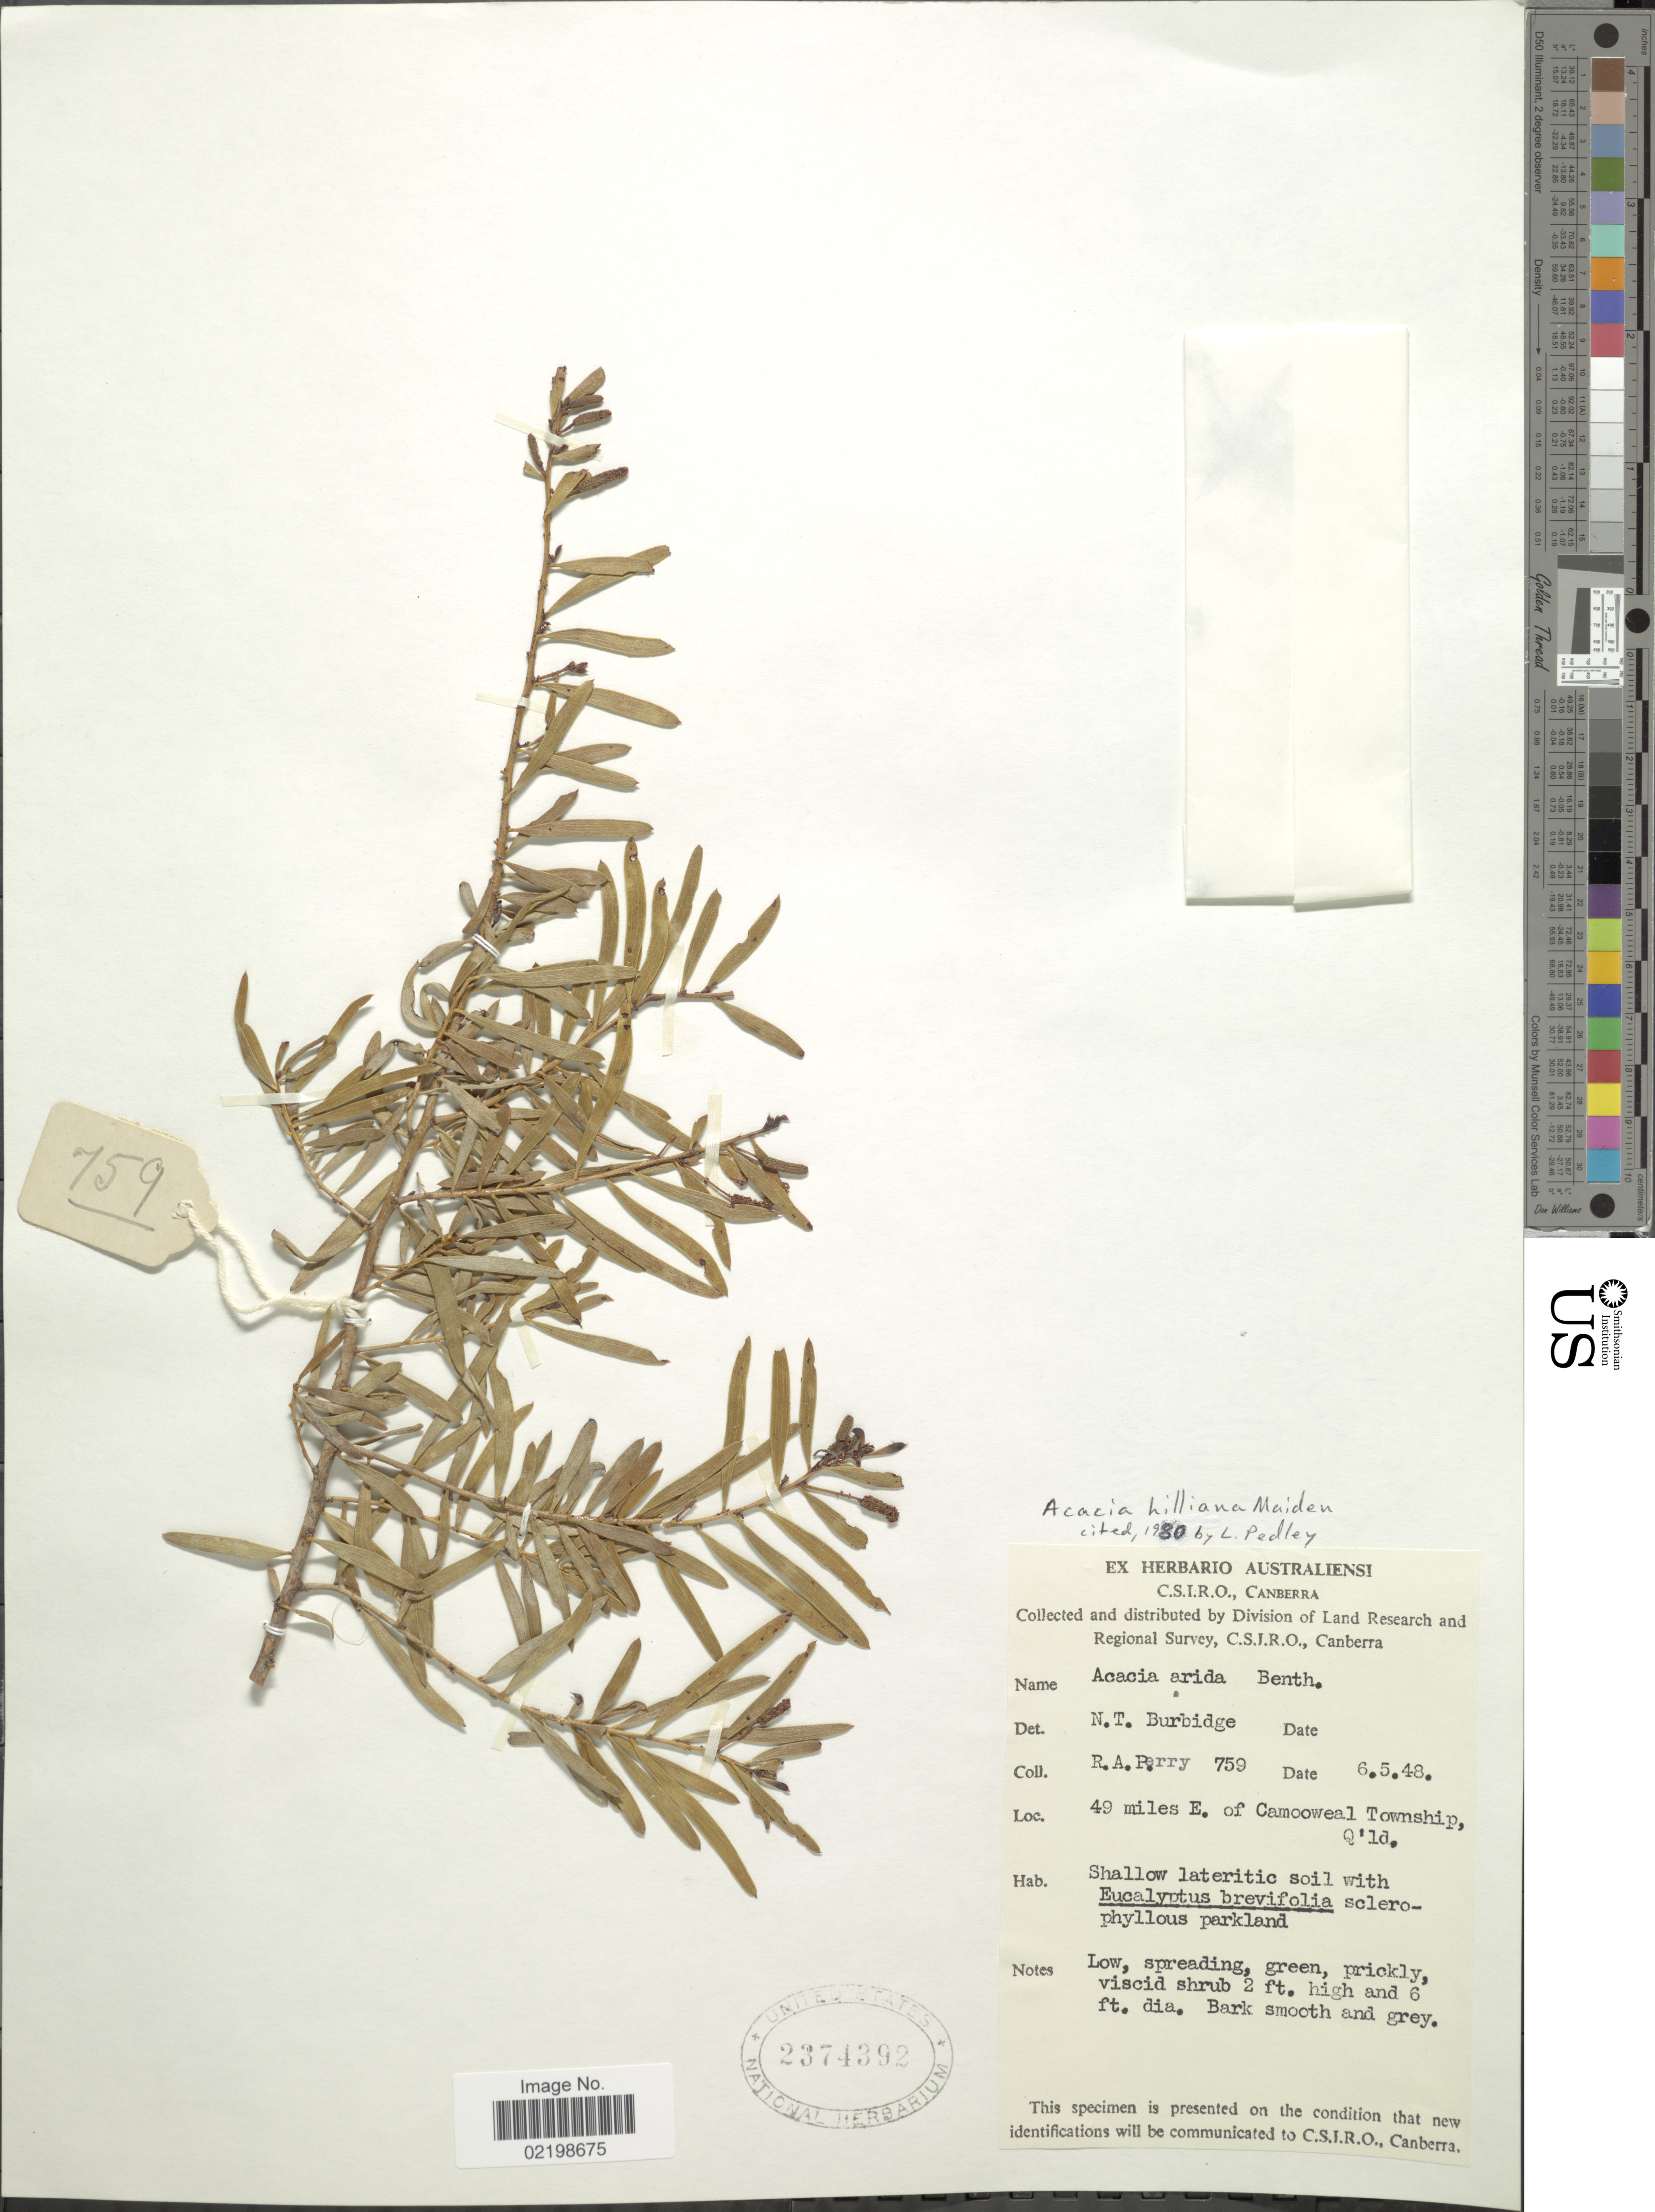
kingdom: Plantae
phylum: Tracheophyta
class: Magnoliopsida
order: Fabales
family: Fabaceae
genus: Acacia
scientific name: Acacia hilliana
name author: Maiden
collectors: Perry, R. A.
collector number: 759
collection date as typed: Transcribed d/m/y: 6/5/48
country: Australia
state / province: Queensland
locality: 49 miles E, of Camooweal Township, Q'ld.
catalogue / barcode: US 2374392